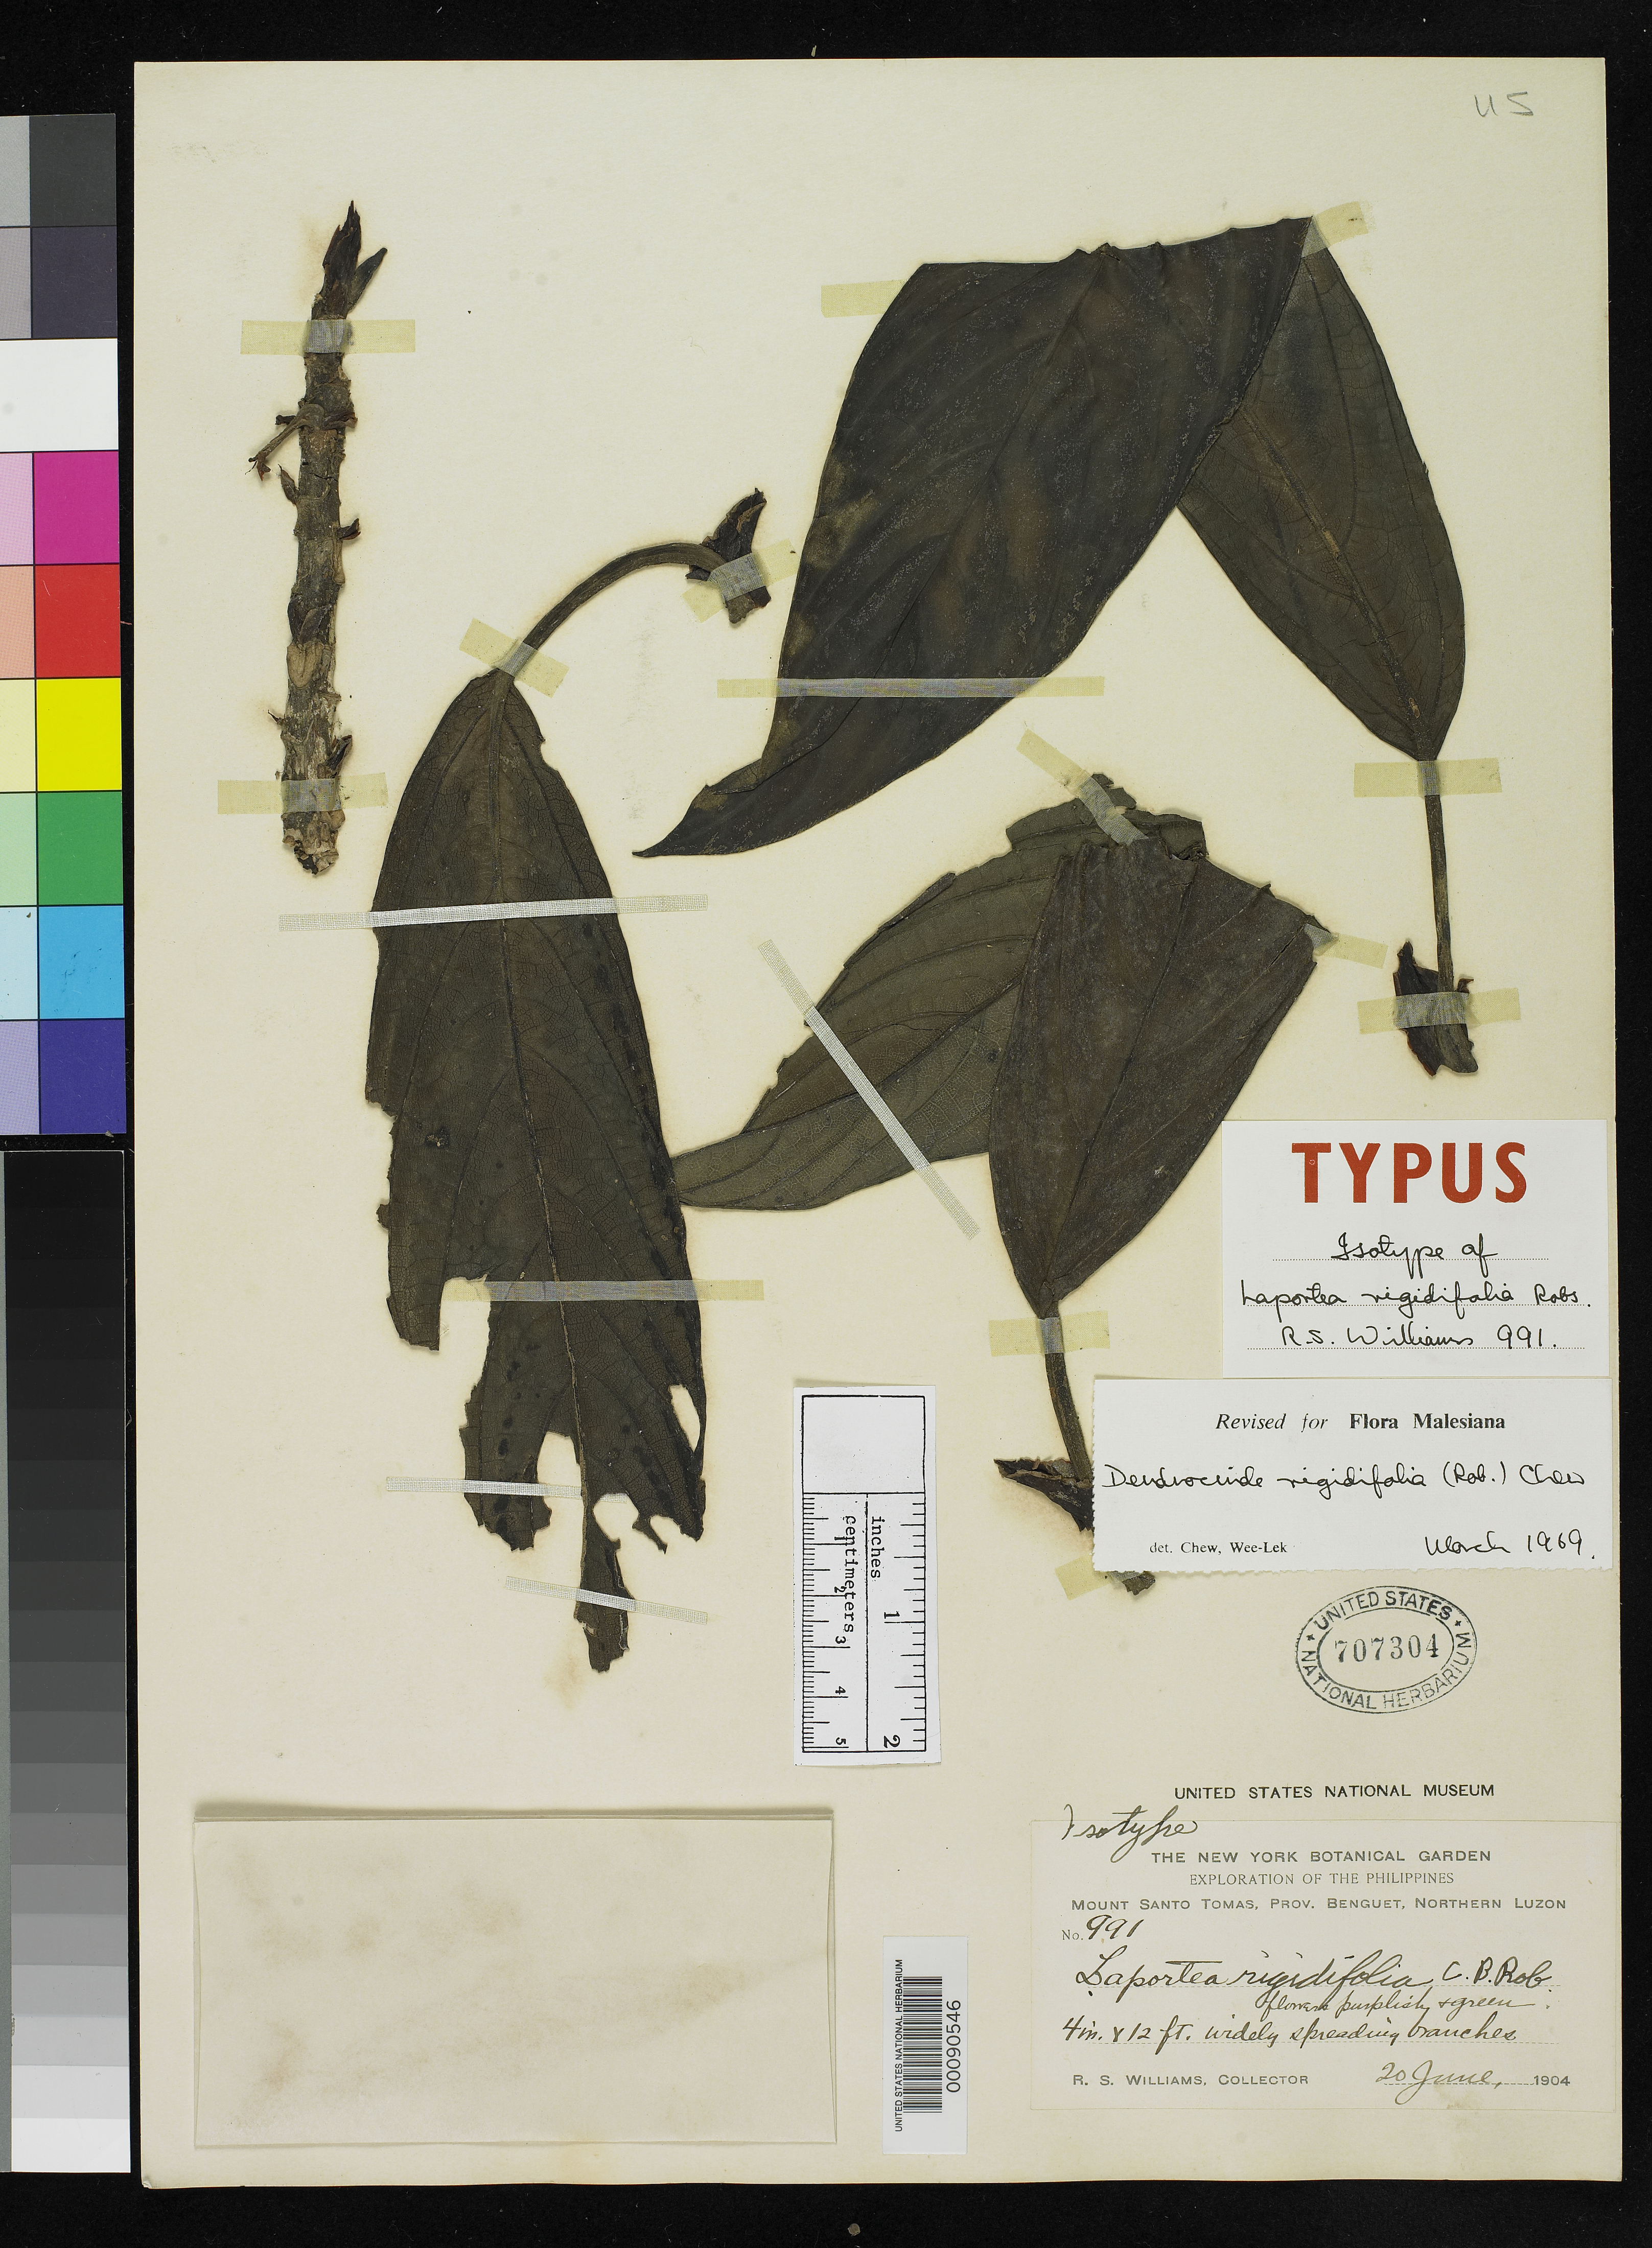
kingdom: Plantae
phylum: Tracheophyta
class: Magnoliopsida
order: Rosales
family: Urticaceae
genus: Laportea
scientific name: Laportea rigidifolia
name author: C.B. Rob.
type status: Isotype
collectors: R. S. Williams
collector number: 991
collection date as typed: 20 Jun 1904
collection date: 1904-06-20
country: Philippines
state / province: Cordillera (Administrative Region)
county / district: Benguet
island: Luzon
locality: Mt. Santo Tomas.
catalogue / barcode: US 707304